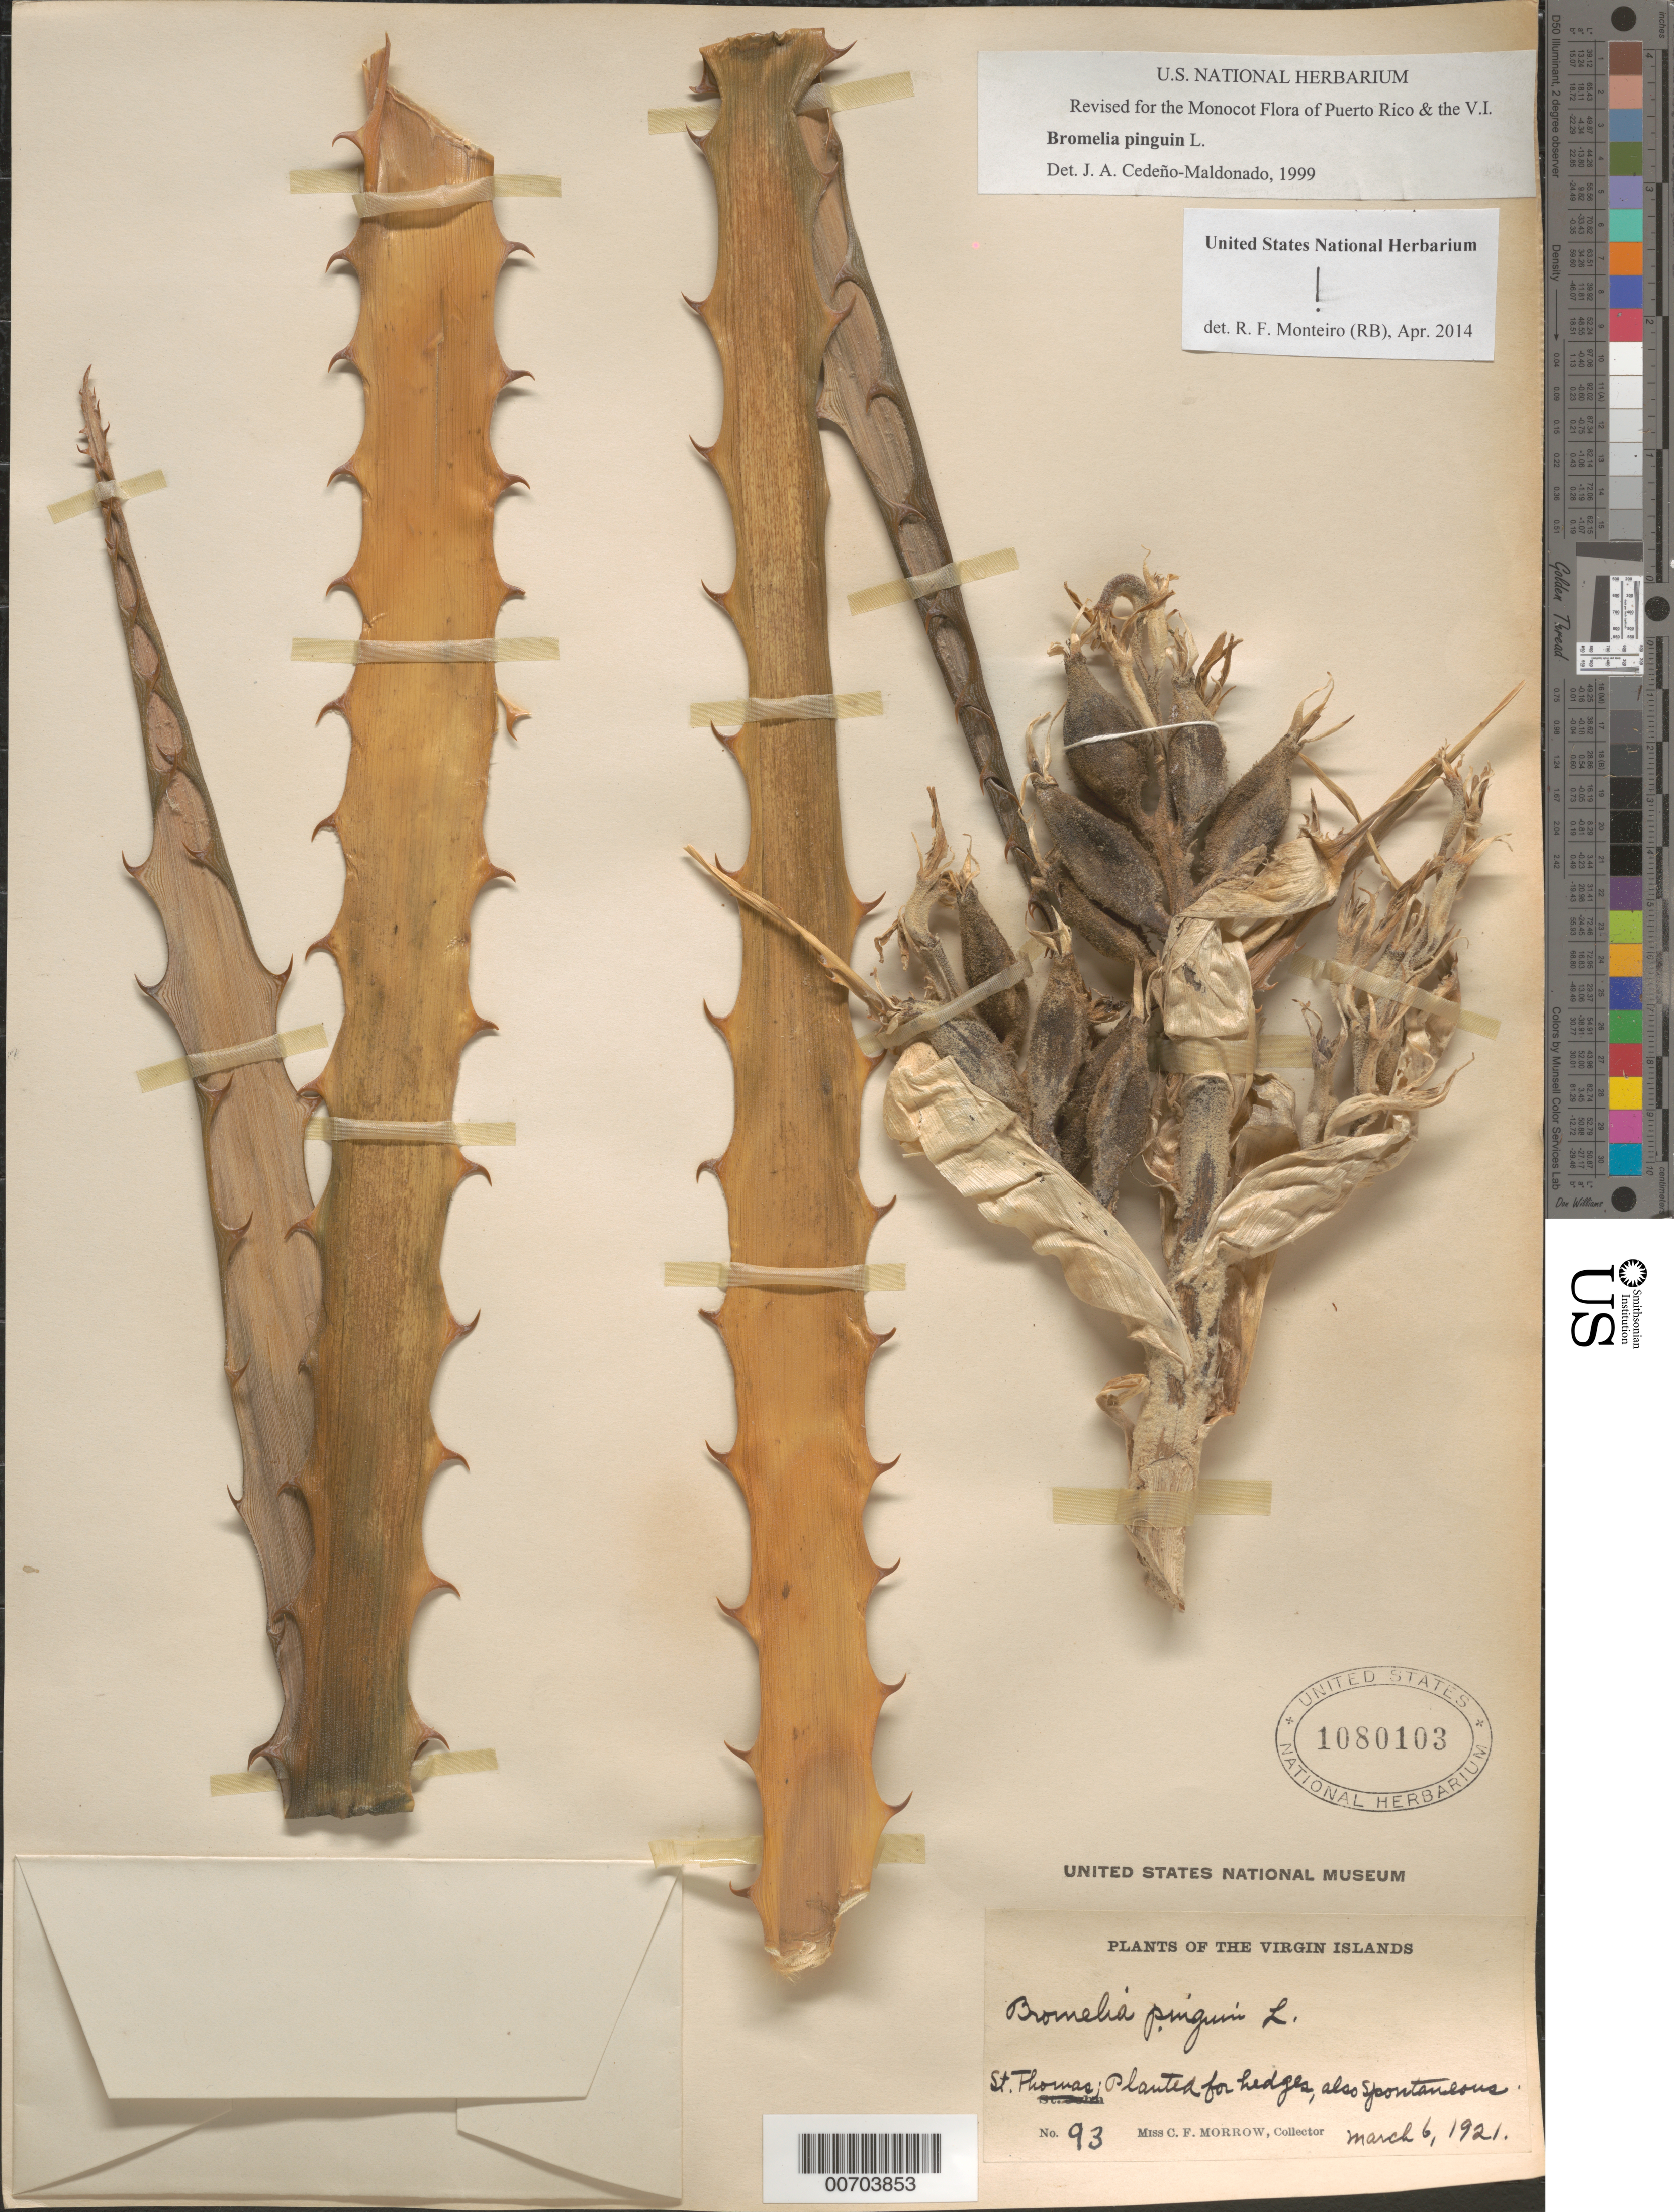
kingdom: Plantae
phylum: Tracheophyta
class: Liliopsida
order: Poales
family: Bromeliaceae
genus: Bromelia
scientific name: Bromelia pinguin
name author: L.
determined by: Cedeño-Maldonado, J. A.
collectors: C. Morrow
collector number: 93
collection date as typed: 06 Mar 1921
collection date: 1921-03-06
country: U.S. Virgin Islands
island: St. Thomas Island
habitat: Planted for hedges, also spontaneous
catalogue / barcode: US 1080103